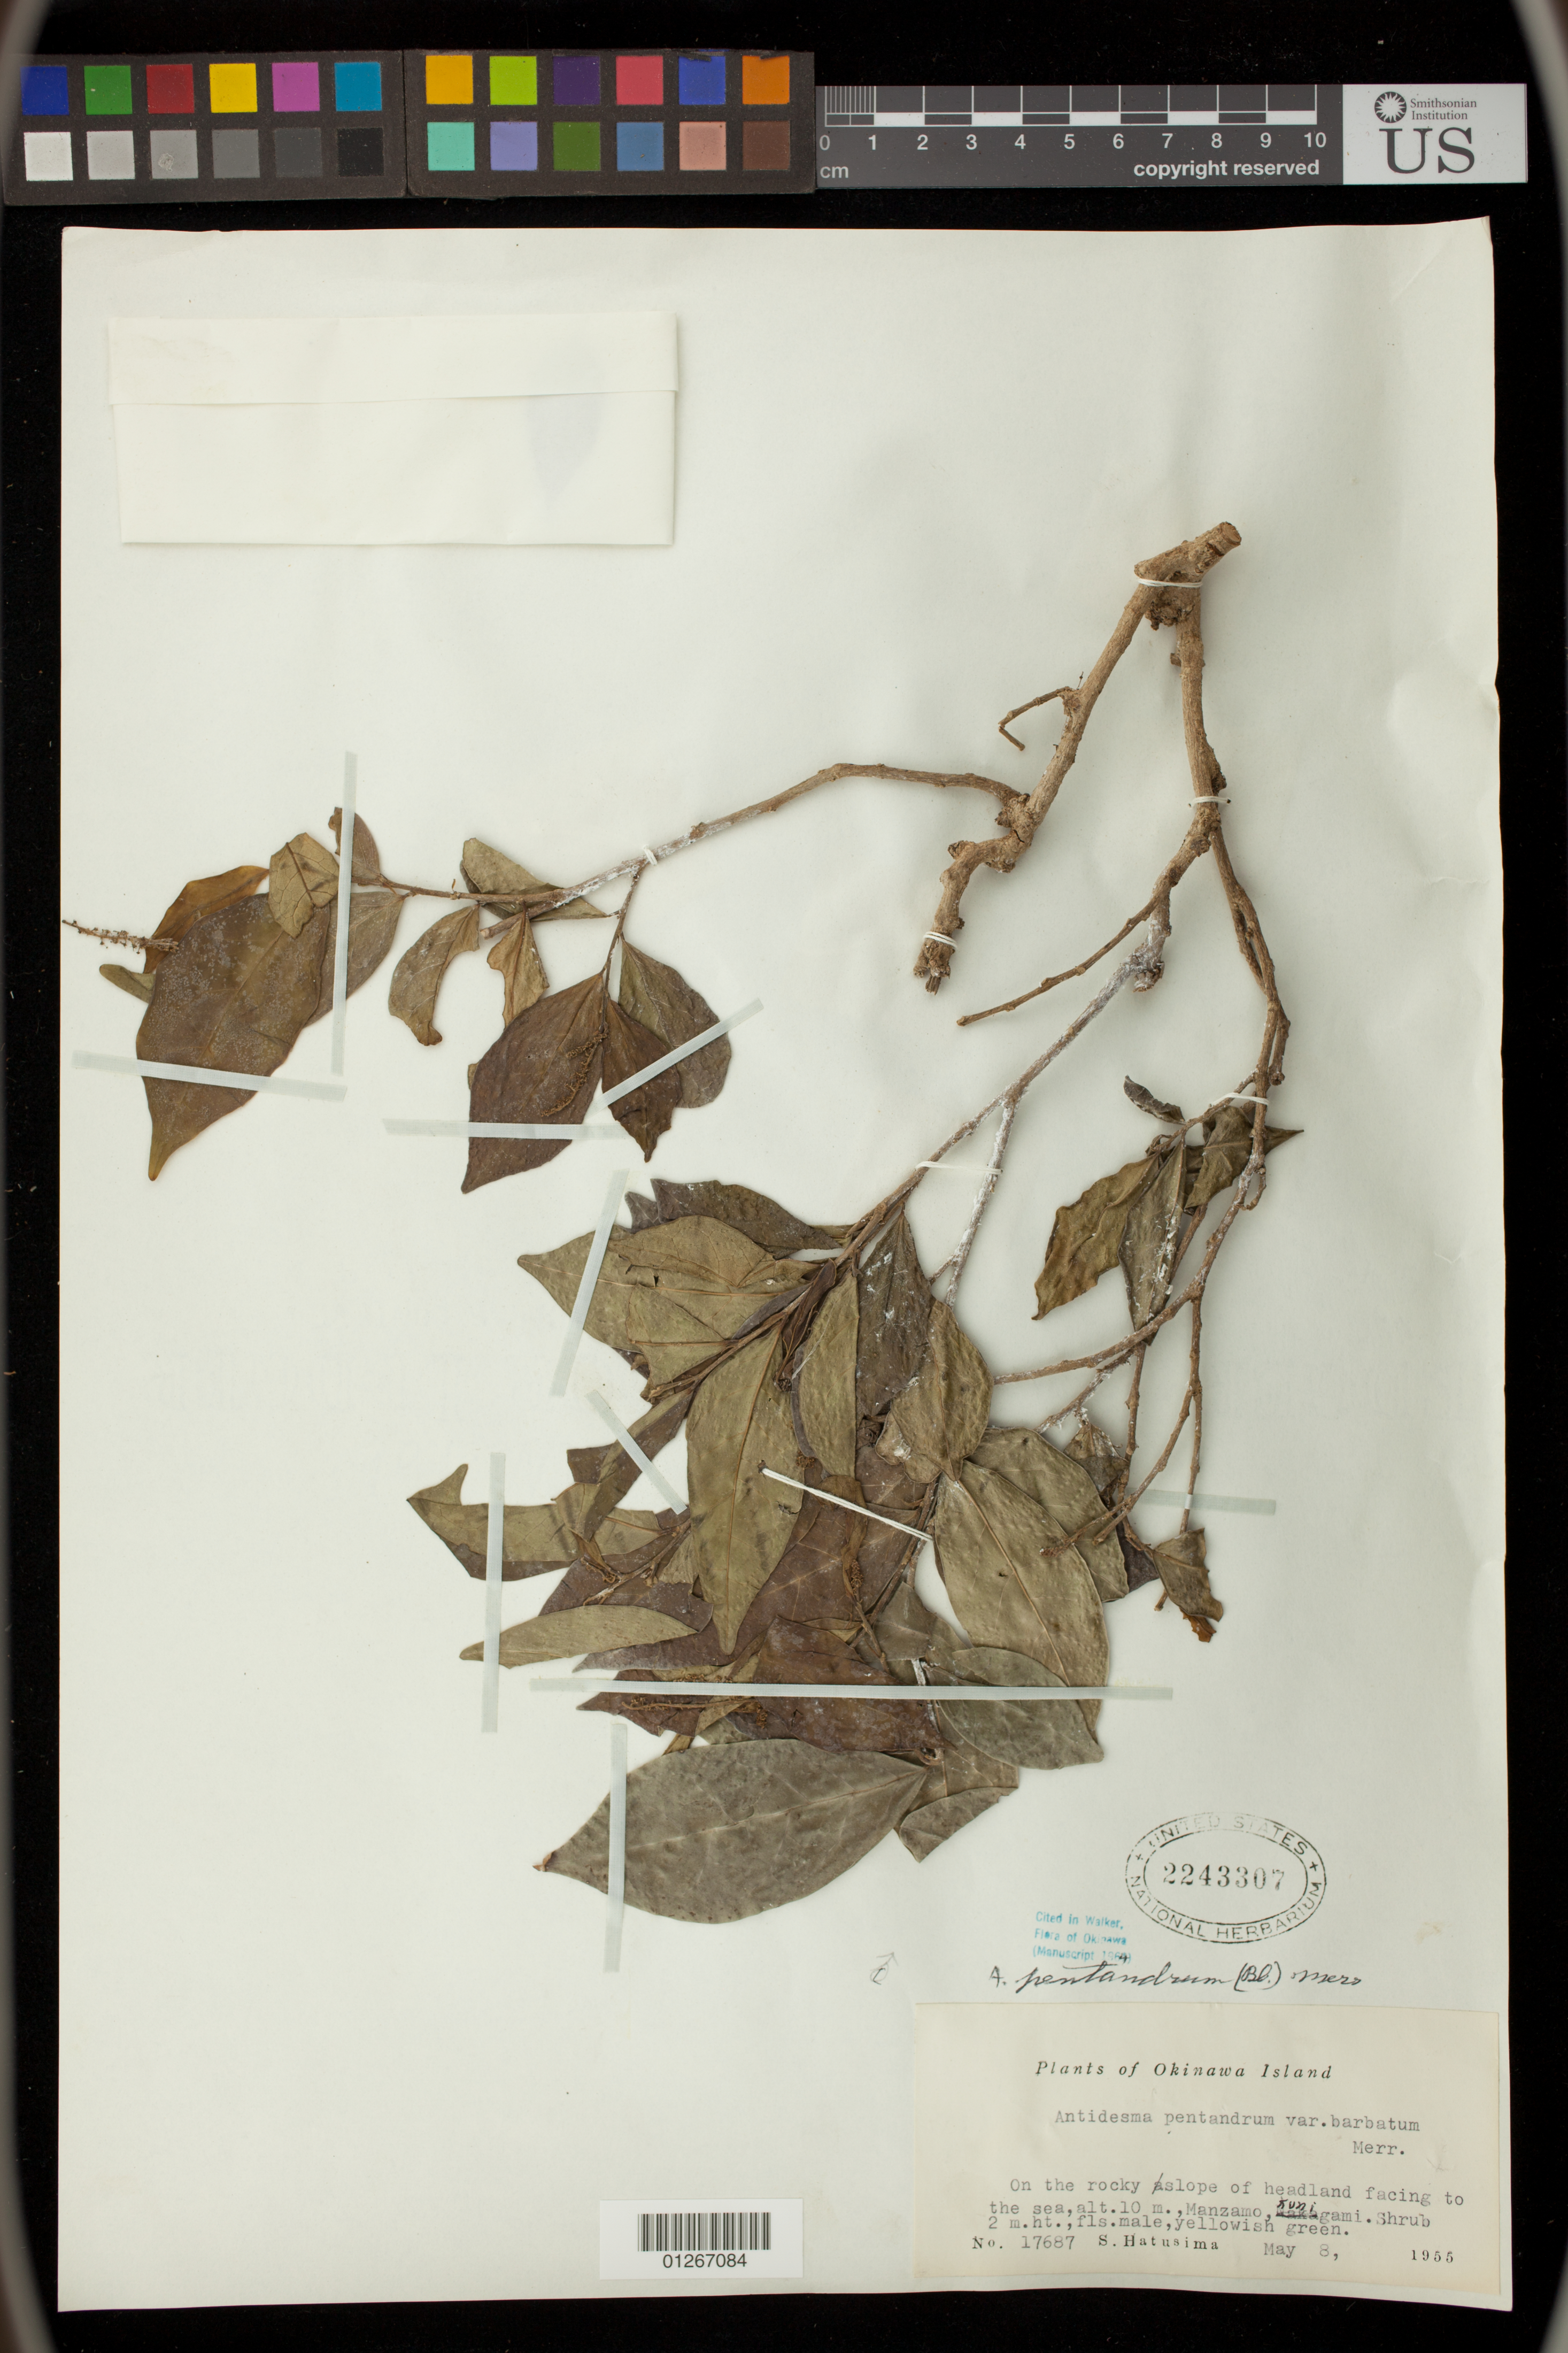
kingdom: Plantae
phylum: Tracheophyta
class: Magnoliopsida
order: Malpighiales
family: Phyllanthaceae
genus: Antidesma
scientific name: Antidesma pentandrum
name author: (Blanco) Merr.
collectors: S. Hatusima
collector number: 17687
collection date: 1955-05-08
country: Japan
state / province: Okinawa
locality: On the rocky slope of headland facing to the sea, Manzamo Kunigami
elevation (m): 10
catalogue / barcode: US 2243307